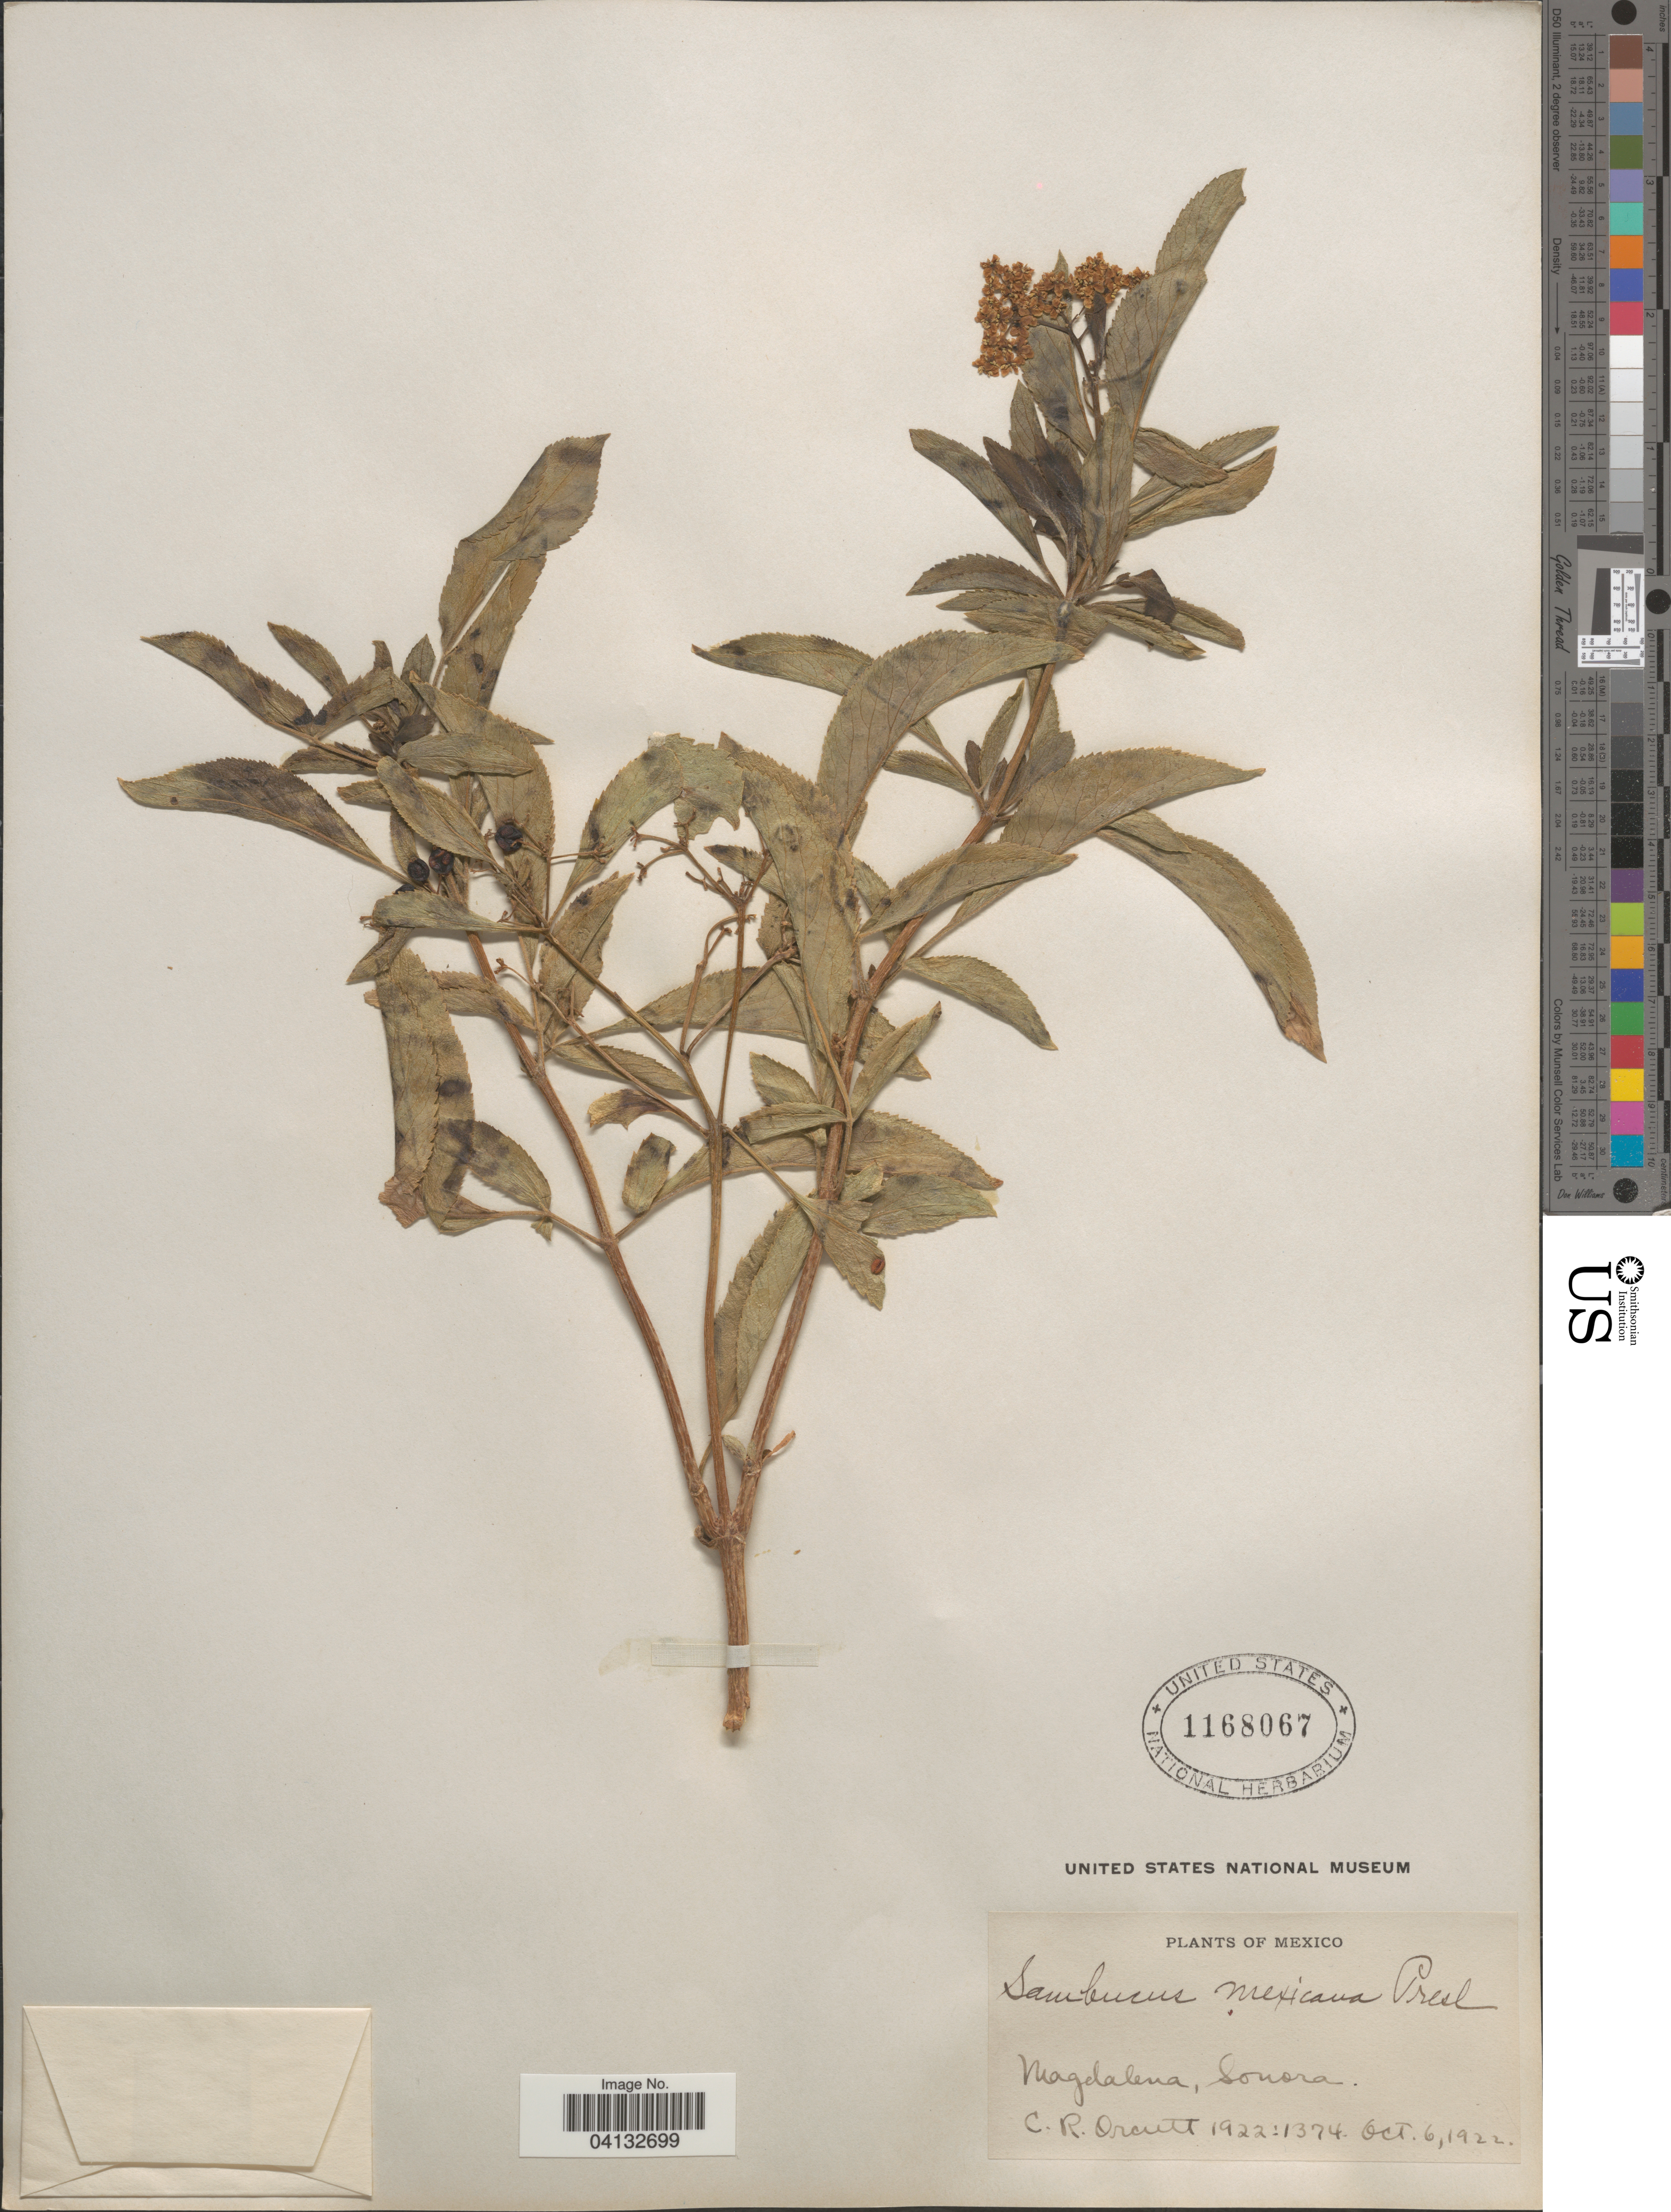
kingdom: Plantae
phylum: Tracheophyta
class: Magnoliopsida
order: Dipsacales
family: Viburnaceae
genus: Sambucus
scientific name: Sambucus mexicana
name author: C. Presl ex DC.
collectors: C. R. Orcutt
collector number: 1922:1374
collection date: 1922-10-06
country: Mexico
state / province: Sonora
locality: Magdalena.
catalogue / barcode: US 1168067